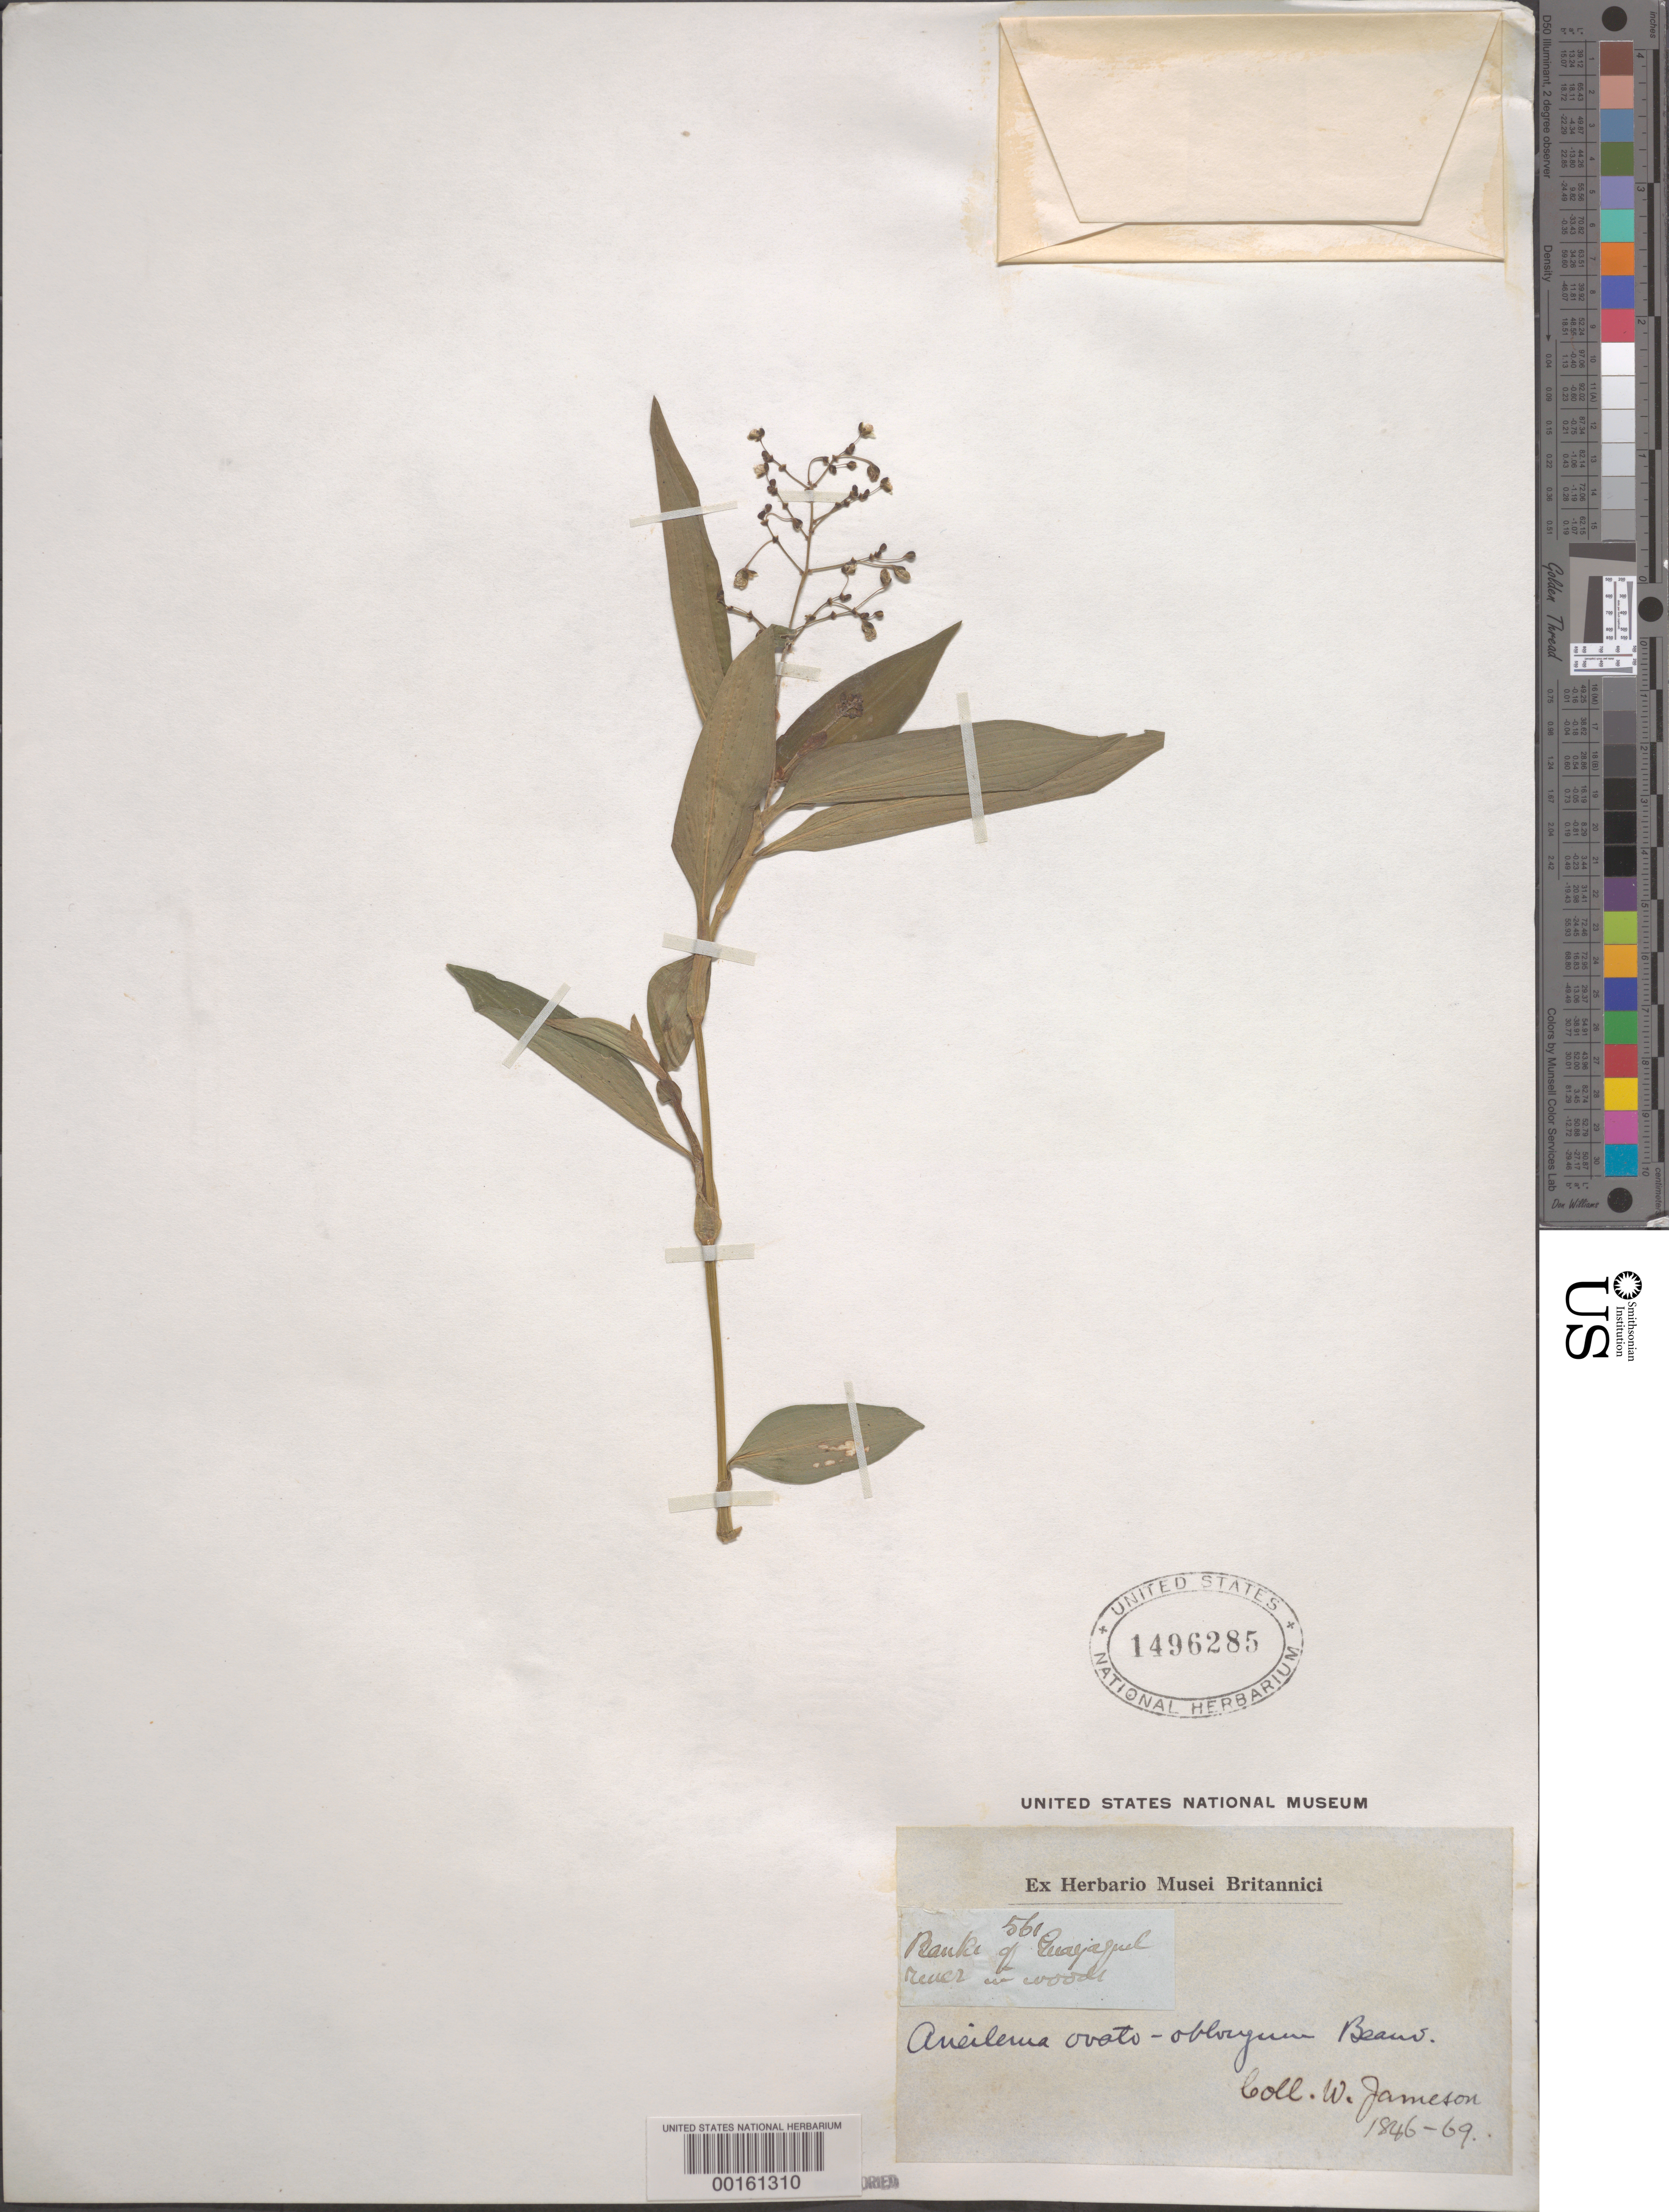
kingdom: Plantae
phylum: Tracheophyta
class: Liliopsida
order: Commelinales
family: Commelinaceae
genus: Aneilema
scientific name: Aneilema umbrosum subsp. ovato-oblongum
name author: (P. Beauv.) J.K. Morton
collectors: W. Jameson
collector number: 561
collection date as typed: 1846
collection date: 1846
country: Ecuador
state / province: Guayas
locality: Guayaquil, Haciendo Bonchna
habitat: River bank in woods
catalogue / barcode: US 1496285